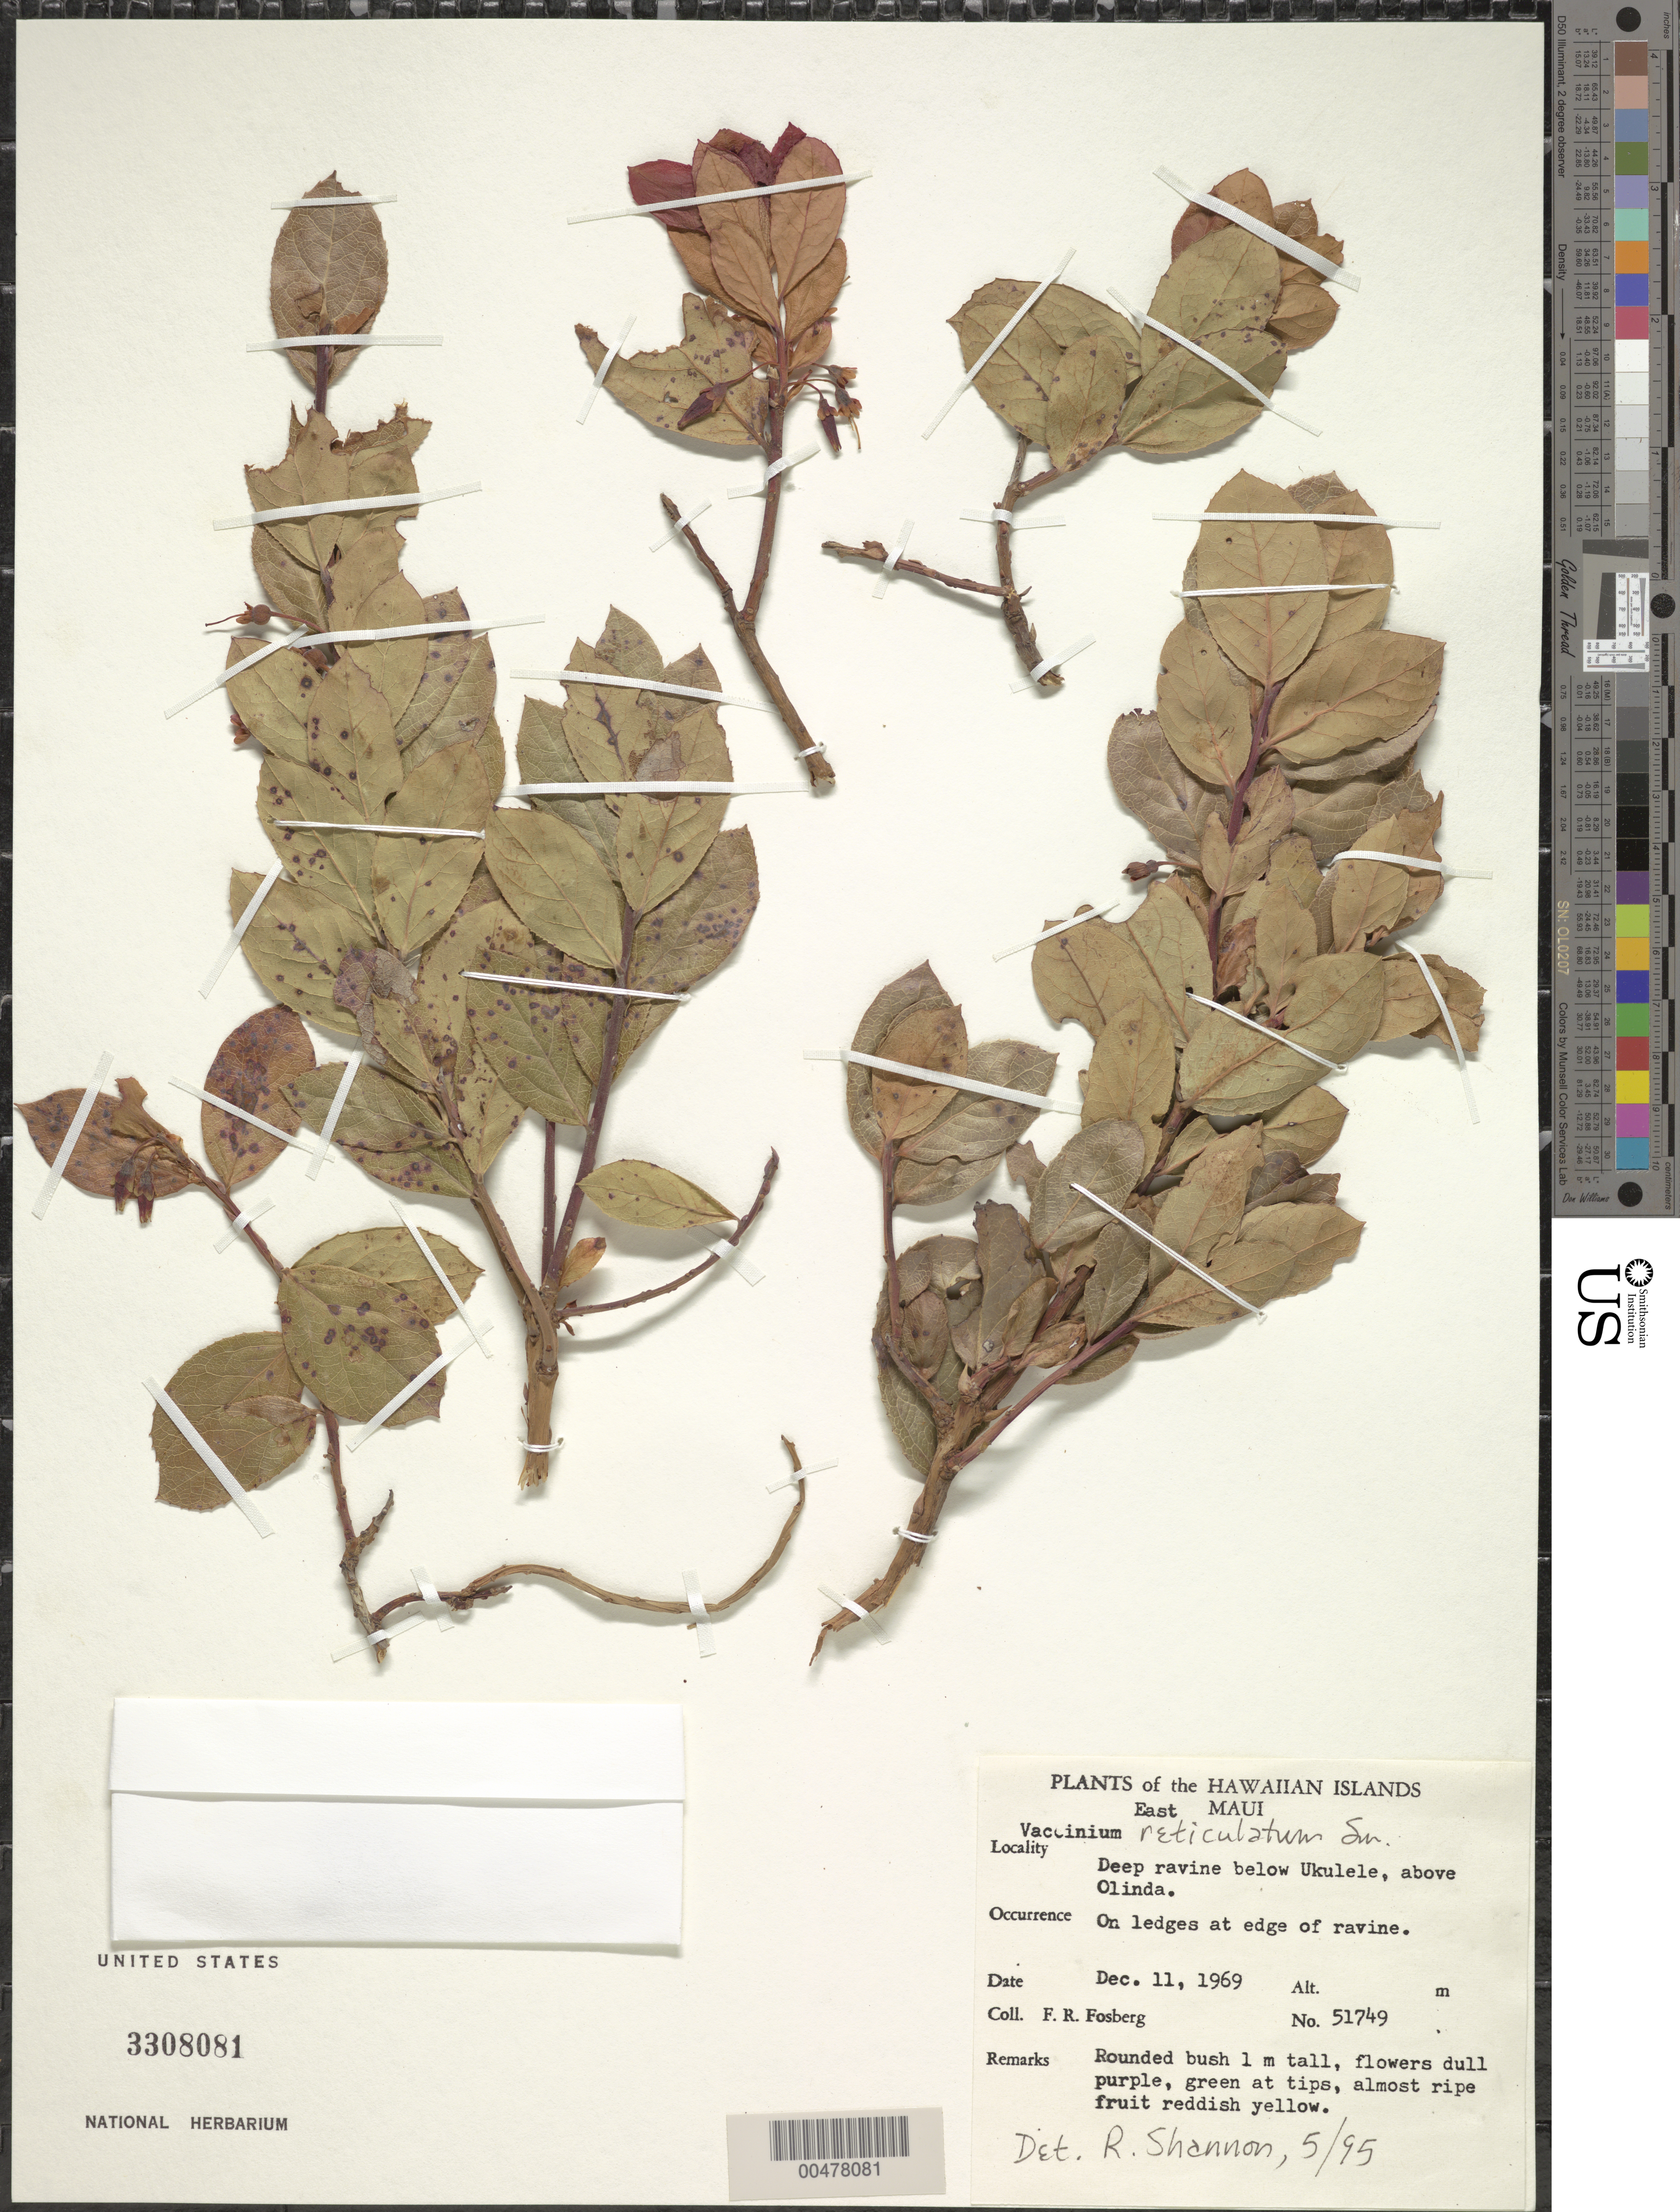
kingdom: Plantae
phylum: Tracheophyta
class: Magnoliopsida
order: Ericales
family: Ericaceae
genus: Vaccinium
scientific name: Vaccinium reticulatum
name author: Sm.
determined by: Shannon, R.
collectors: F. R. Fosberg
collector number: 51749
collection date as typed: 11 Dec 1969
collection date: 1969-12-11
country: United States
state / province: Hawaii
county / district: Maui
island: Maui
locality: E Maui, below Ukulele, above Olinda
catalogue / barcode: US 3308081